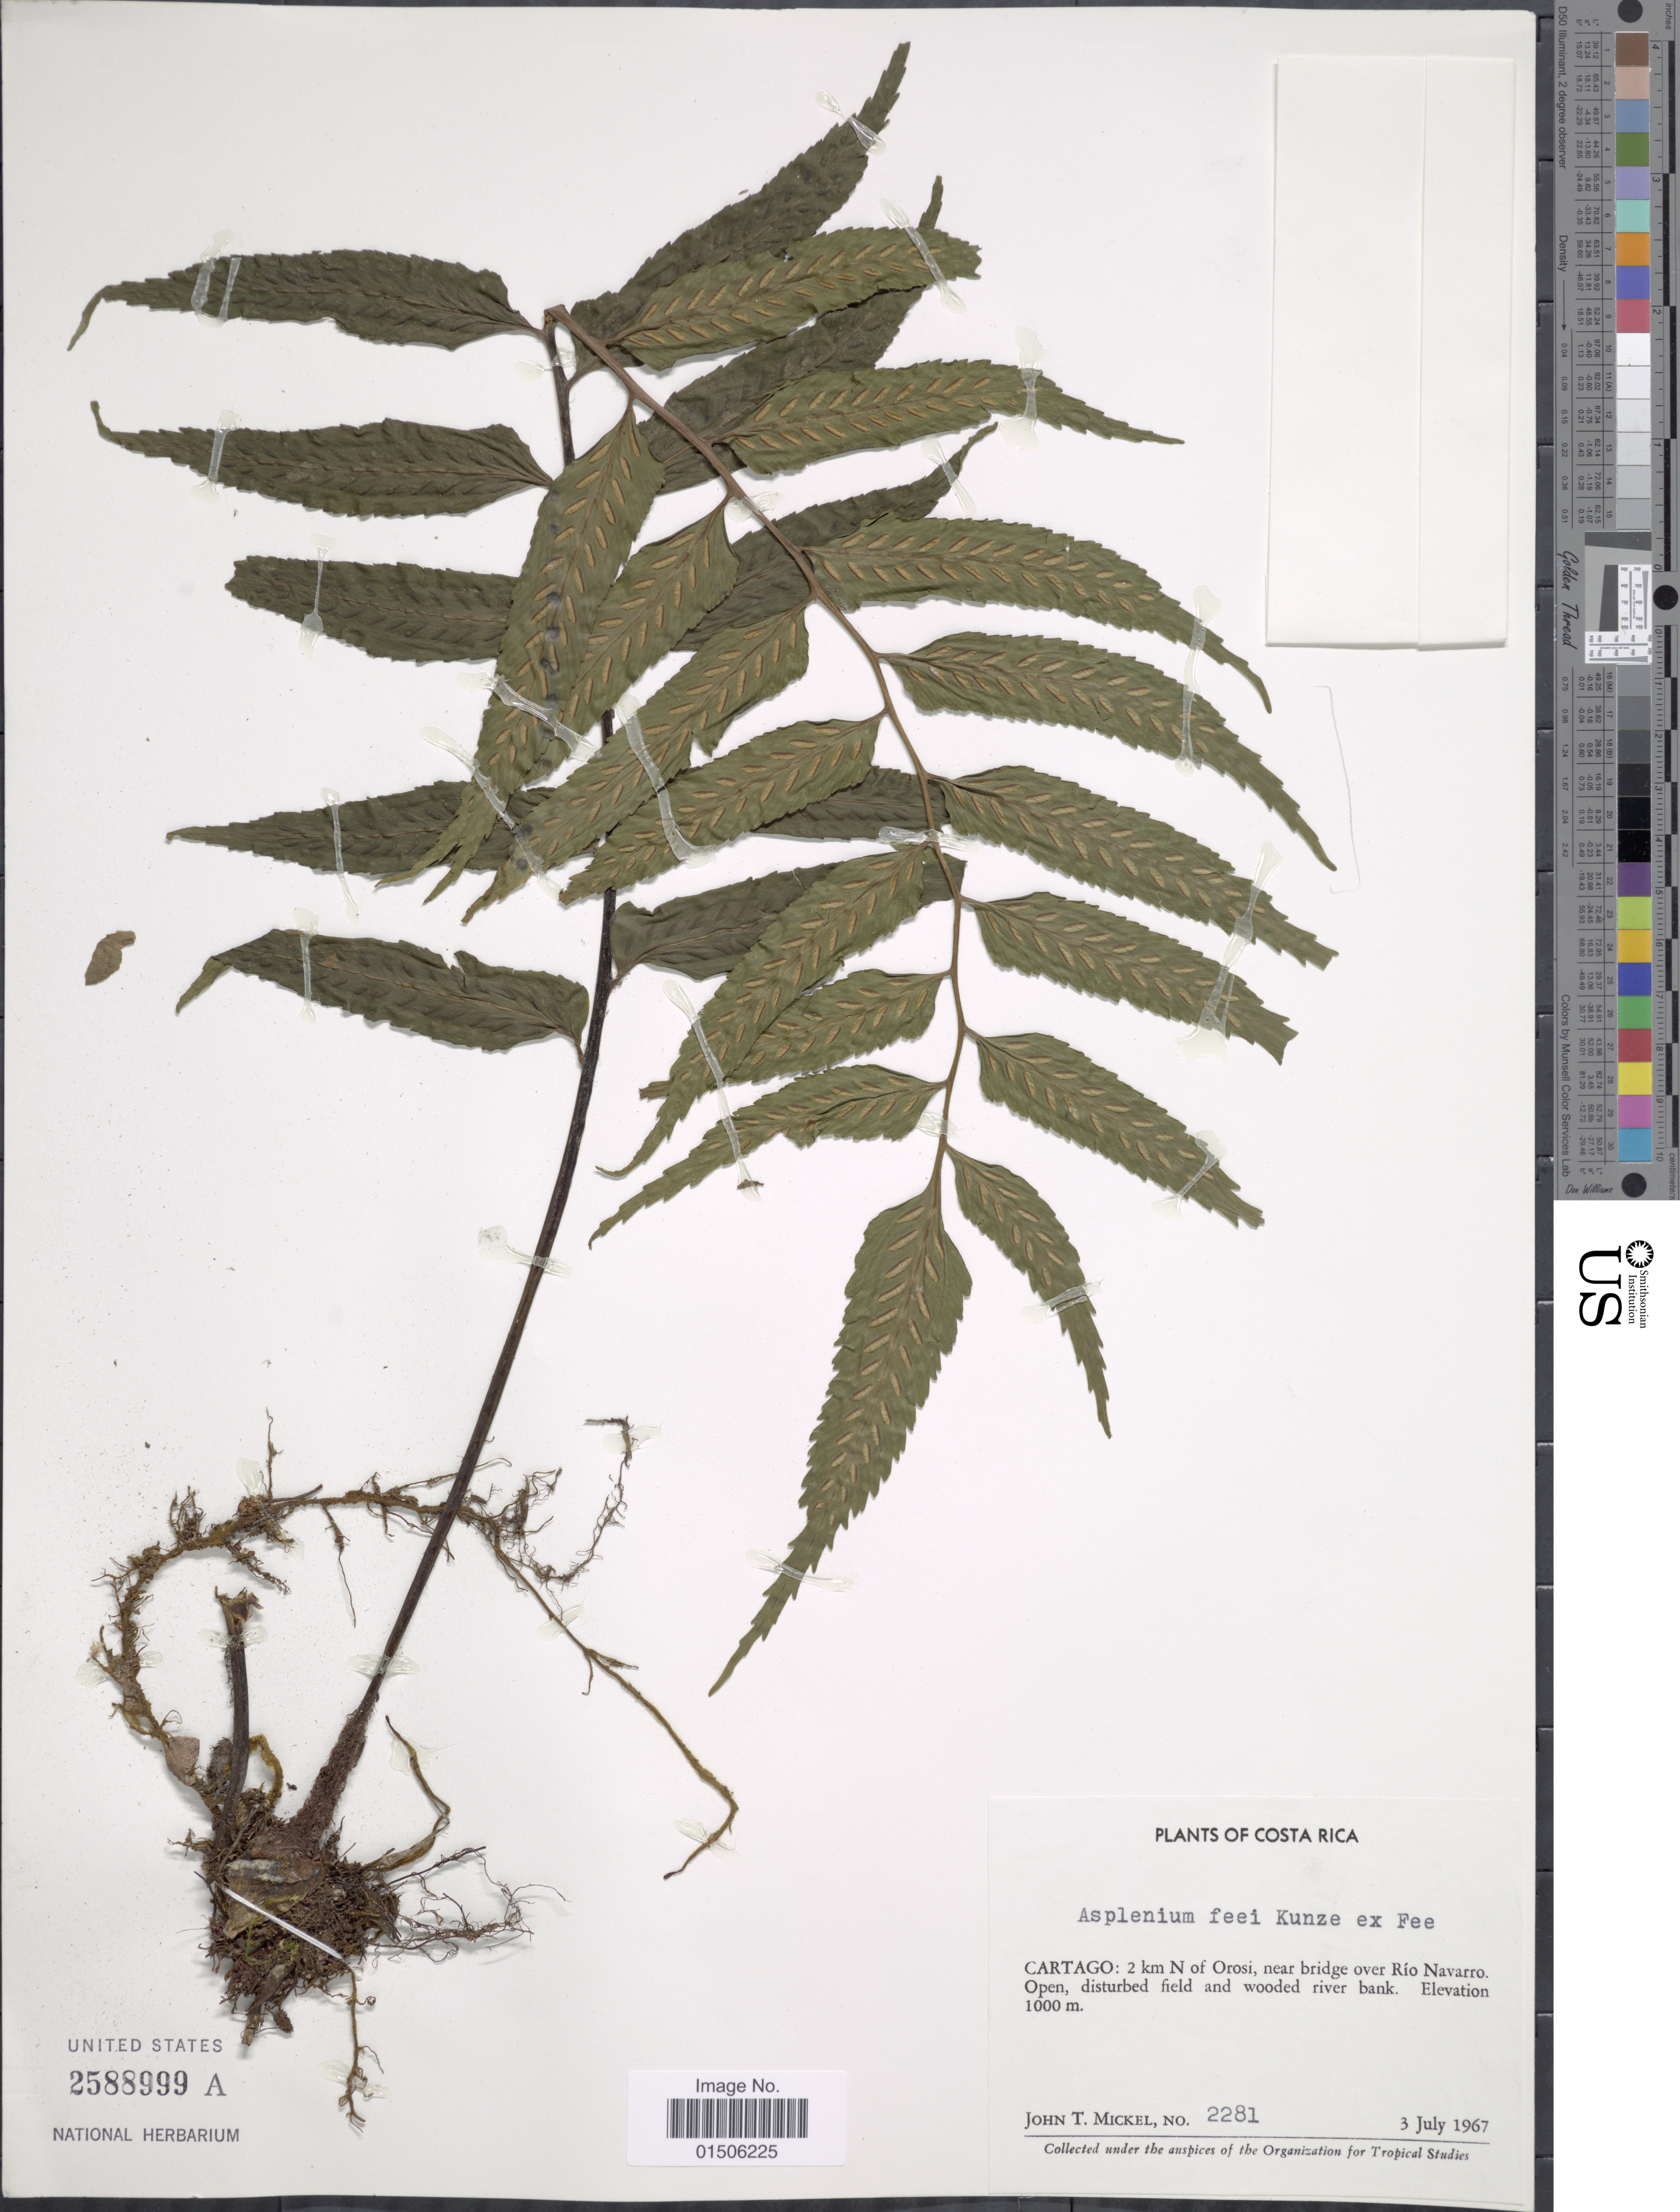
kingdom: Plantae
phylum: Tracheophyta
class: Polypodiopsida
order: Polypodiales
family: Aspleniaceae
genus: Asplenium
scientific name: Asplenium feei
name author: Kunze ex Fée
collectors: J. T. Mickel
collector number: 2281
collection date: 1967-07-03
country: Costa Rica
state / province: Cartago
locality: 2 km N of Orosi, near bridge over Río Navarro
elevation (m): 1000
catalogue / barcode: US 2588999A